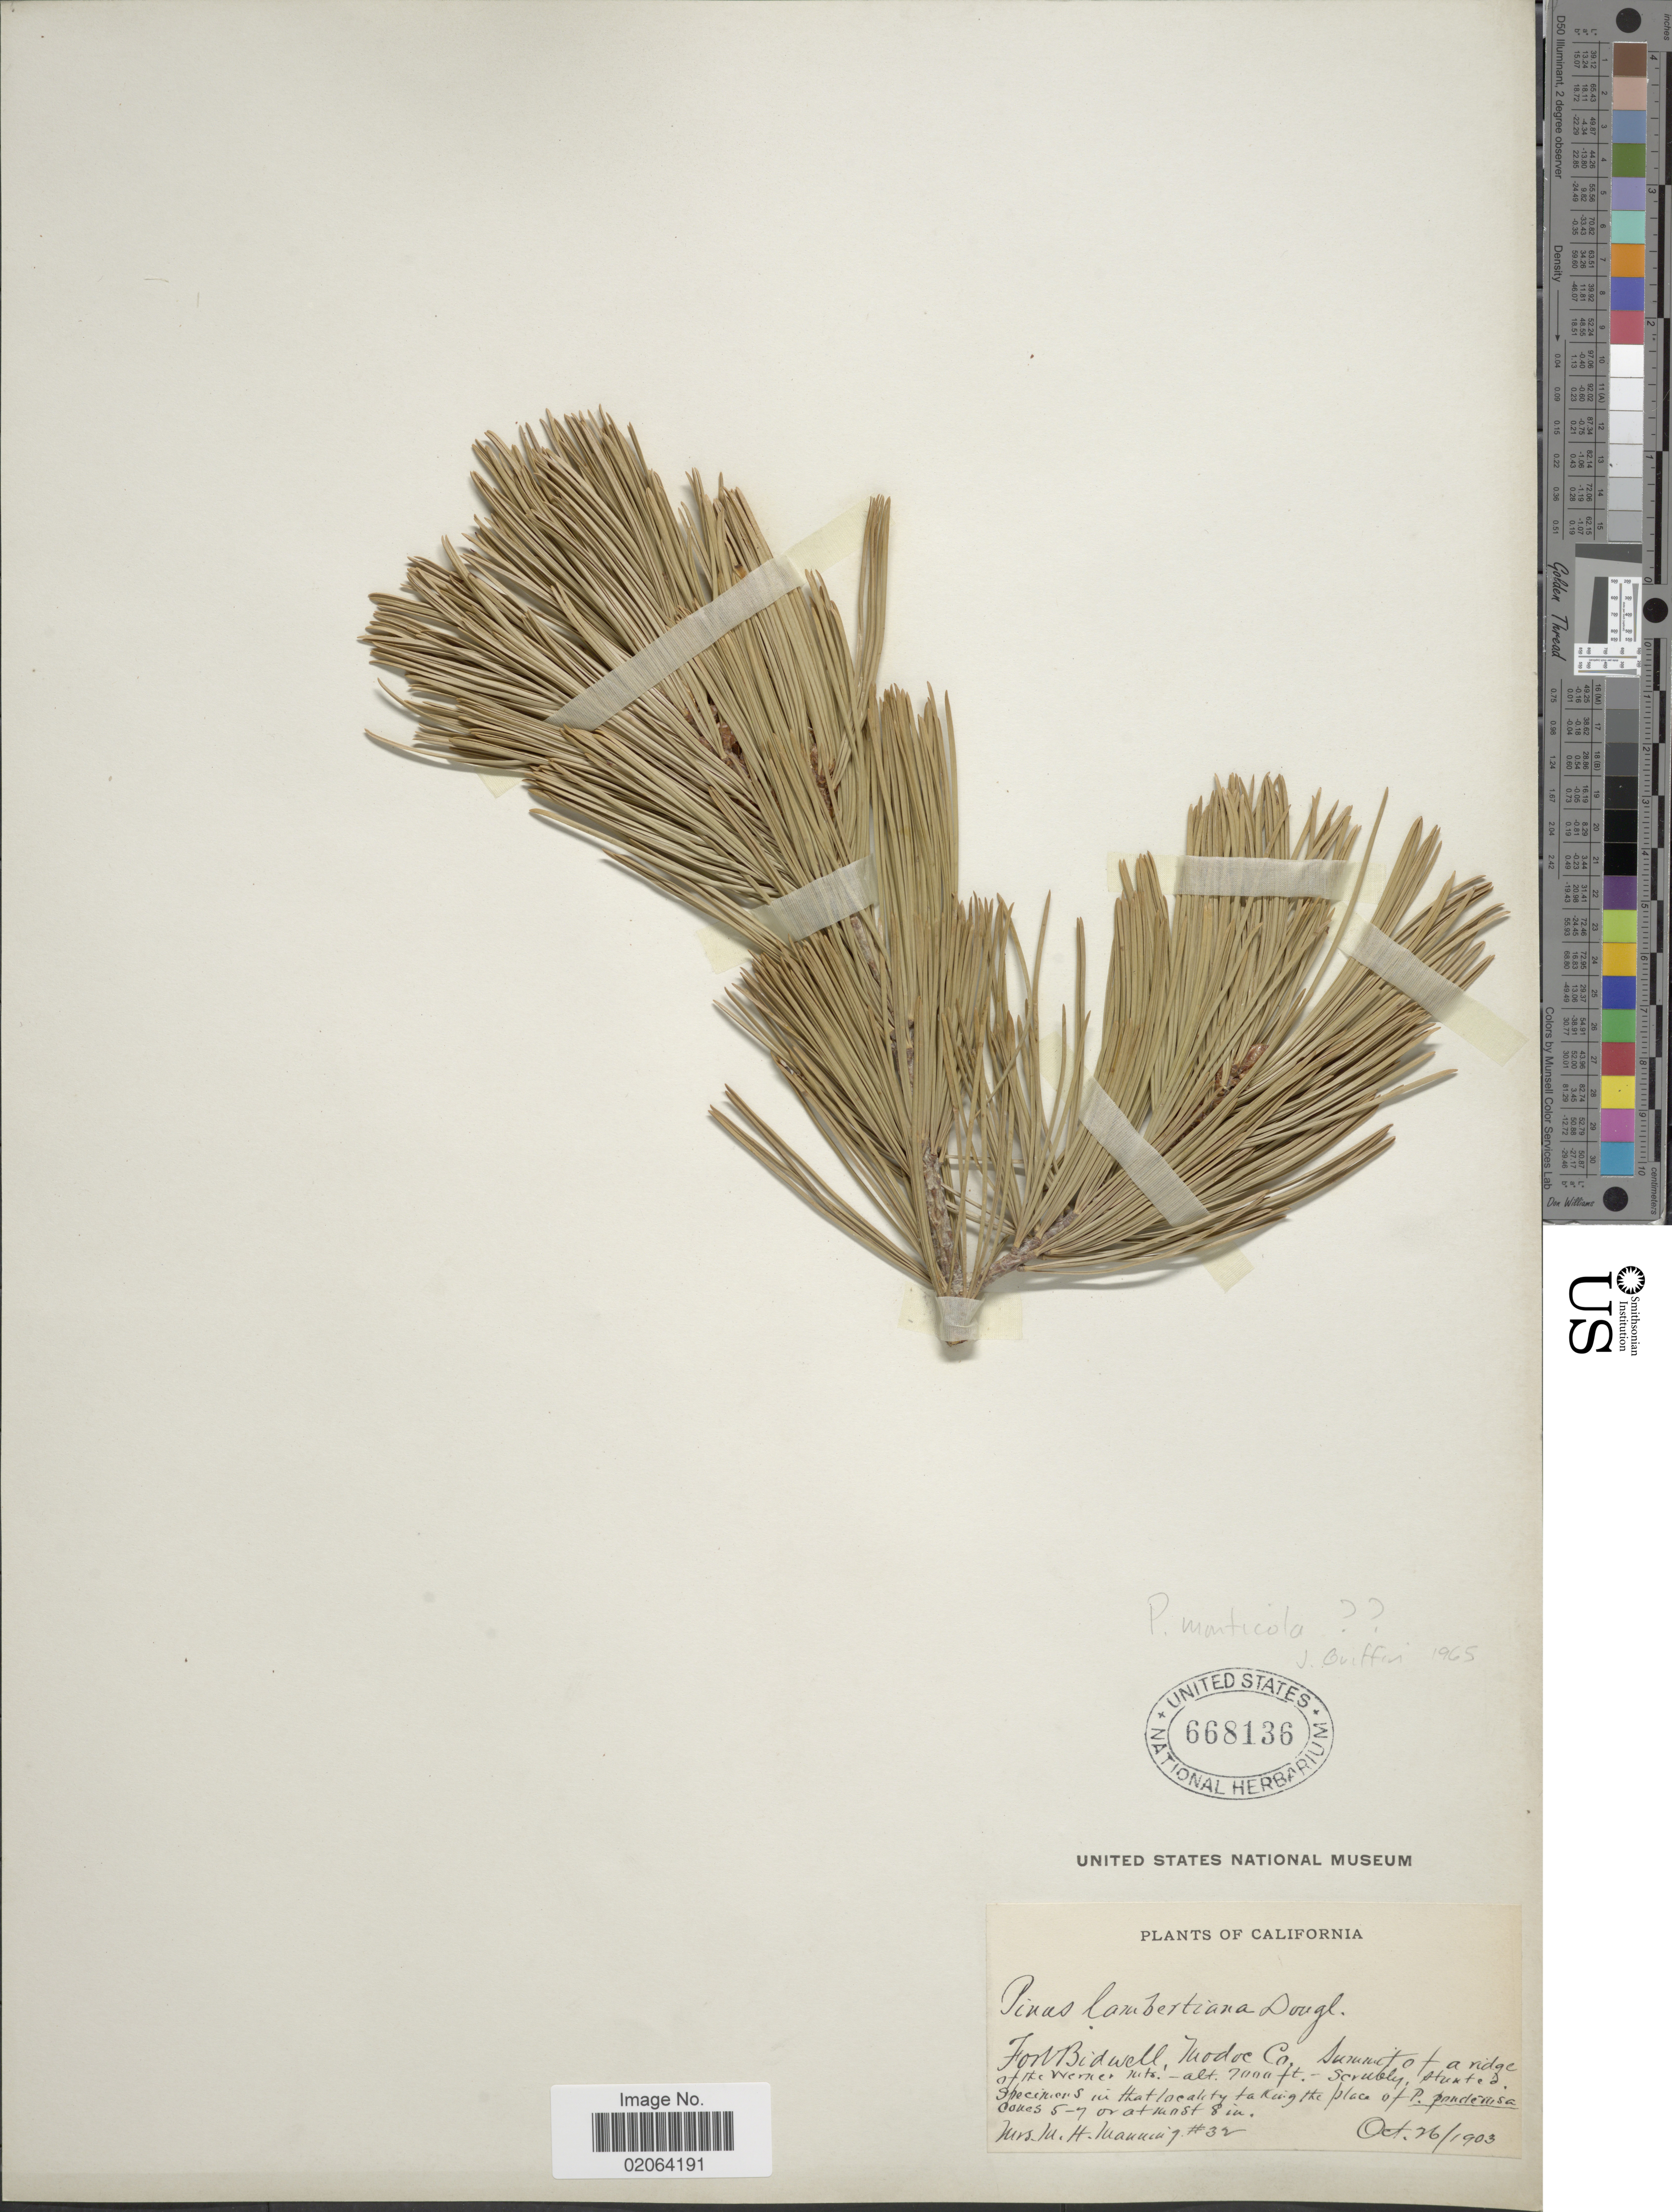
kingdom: Plantae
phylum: Tracheophyta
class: Pinopsida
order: Pinales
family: Pinaceae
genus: Pinus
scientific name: Pinus lambertiana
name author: Douglas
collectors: M. Manning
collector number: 32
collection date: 1903-10-26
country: United States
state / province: California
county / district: Modoc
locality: Fort Bidwell, Modoc Co. Summit of a ridge at the Werner Mts.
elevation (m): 2134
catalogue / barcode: US 668136